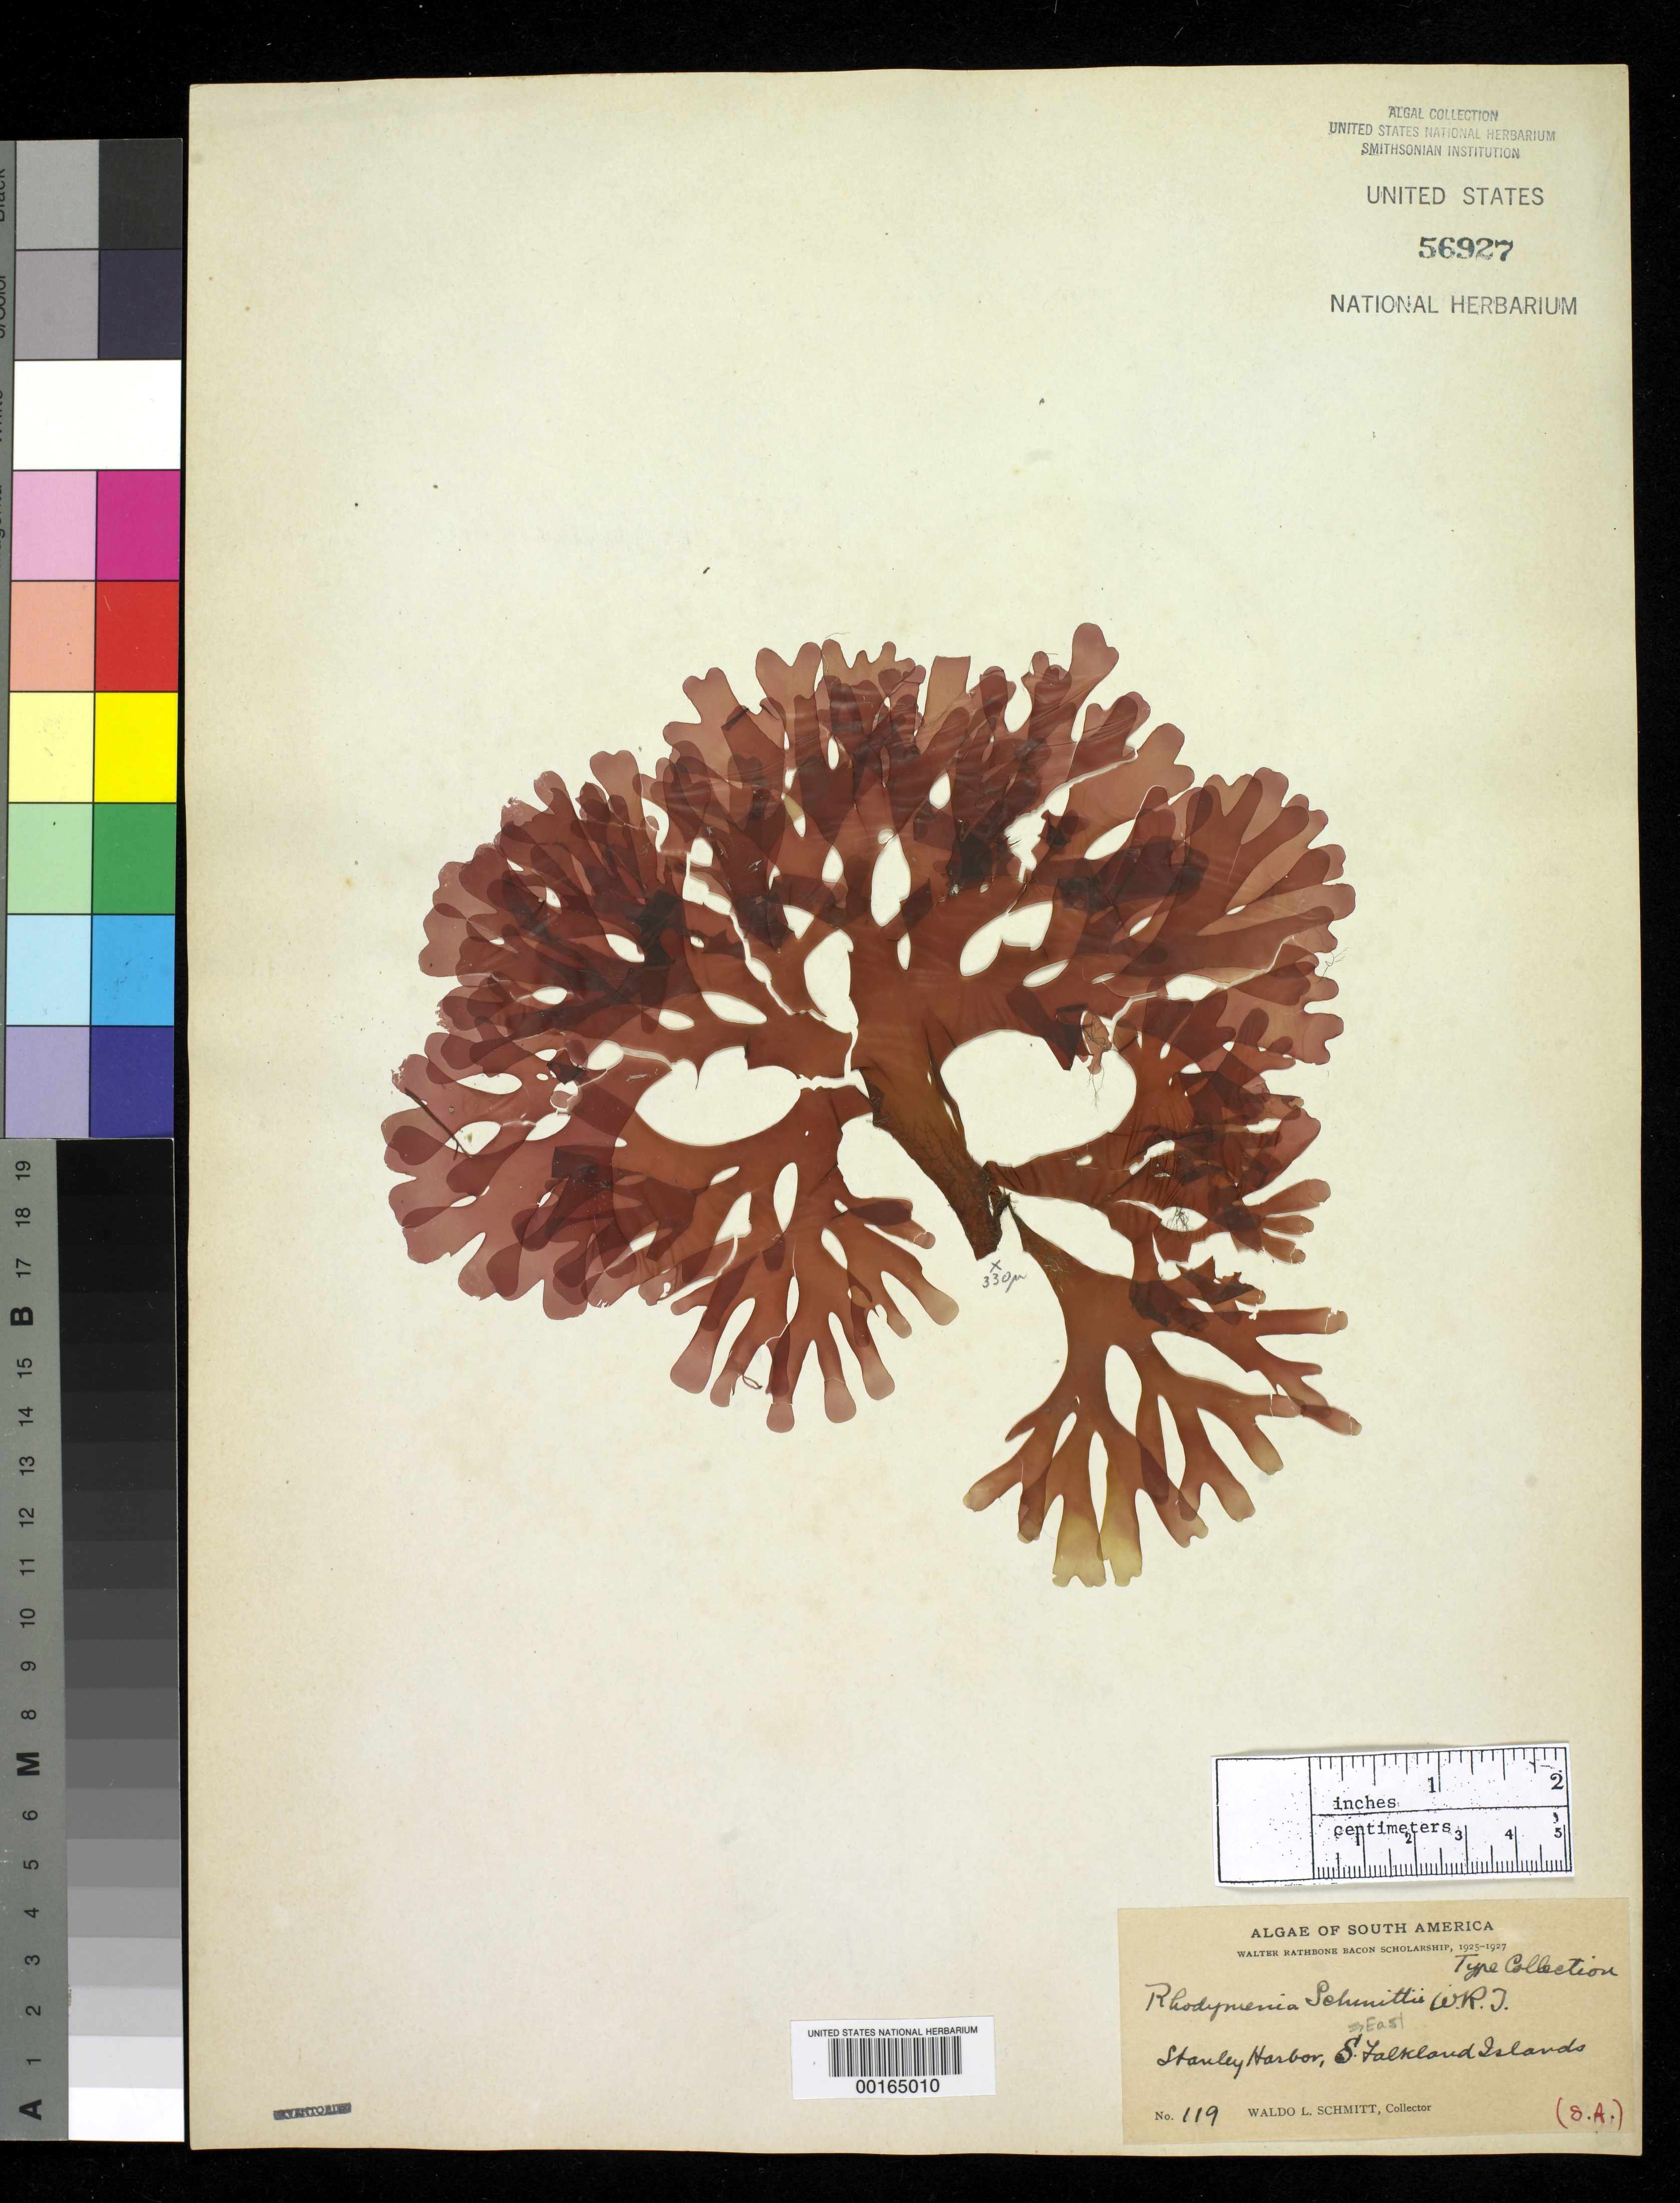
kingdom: Plantae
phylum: Rhodophyta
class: Florideophyceae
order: Rhodymeniales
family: Rhodymeniaceae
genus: Rhodymenia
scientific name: Rhodymenia schmittii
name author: W.R. Taylor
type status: Isotype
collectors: W. L. Schmitt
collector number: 119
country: Falkland Islands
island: East Falkland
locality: Stanley Harbor.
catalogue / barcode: US 56927